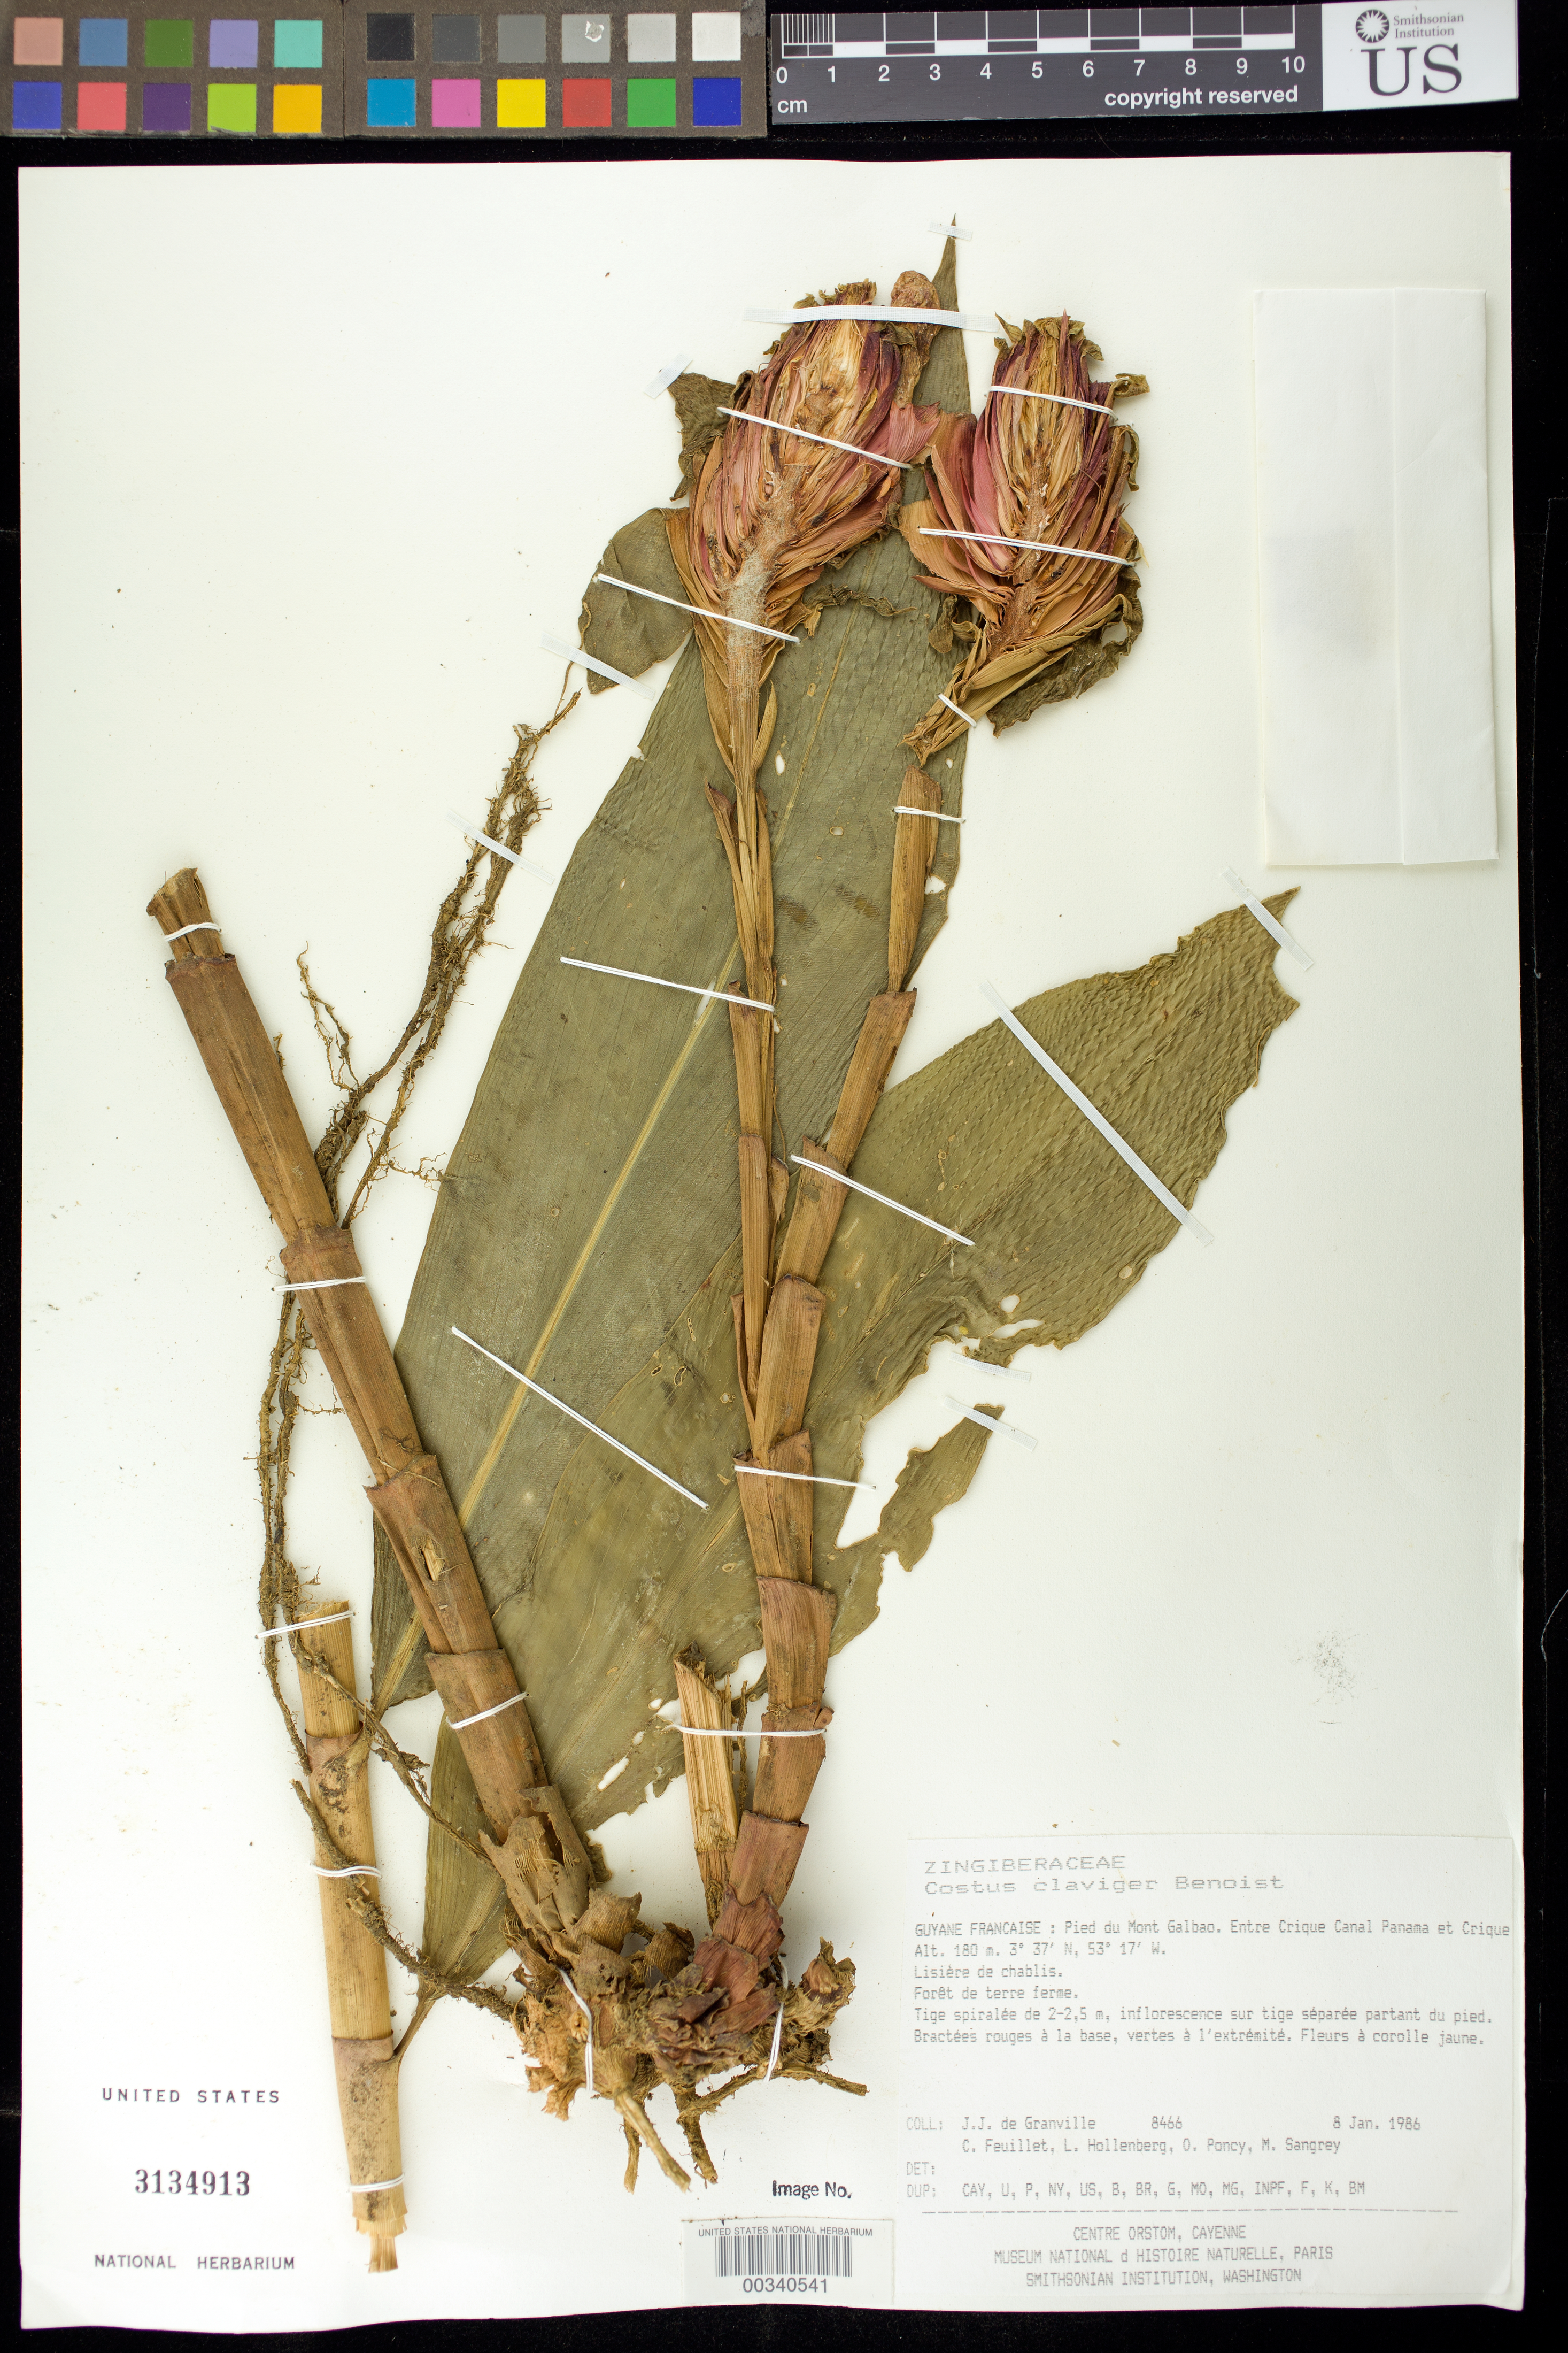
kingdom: Plantae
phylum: Tracheophyta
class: Liliopsida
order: Zingiberales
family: Costaceae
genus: Costus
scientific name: Costus claviger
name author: Benoist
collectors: J.-J. de Granville, C. Feuillet, L. Hollenberg, O. Poncy & M. S. Sangrey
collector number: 8466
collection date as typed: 08 Jan 1986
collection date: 1986-01-08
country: French Guiana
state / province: Cayenne / Saint-Laurent-du-Maroni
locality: Pied du mont galbao, entre crique canal panama et crique. [in former inini arrondissement.]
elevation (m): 180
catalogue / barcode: US 3134913